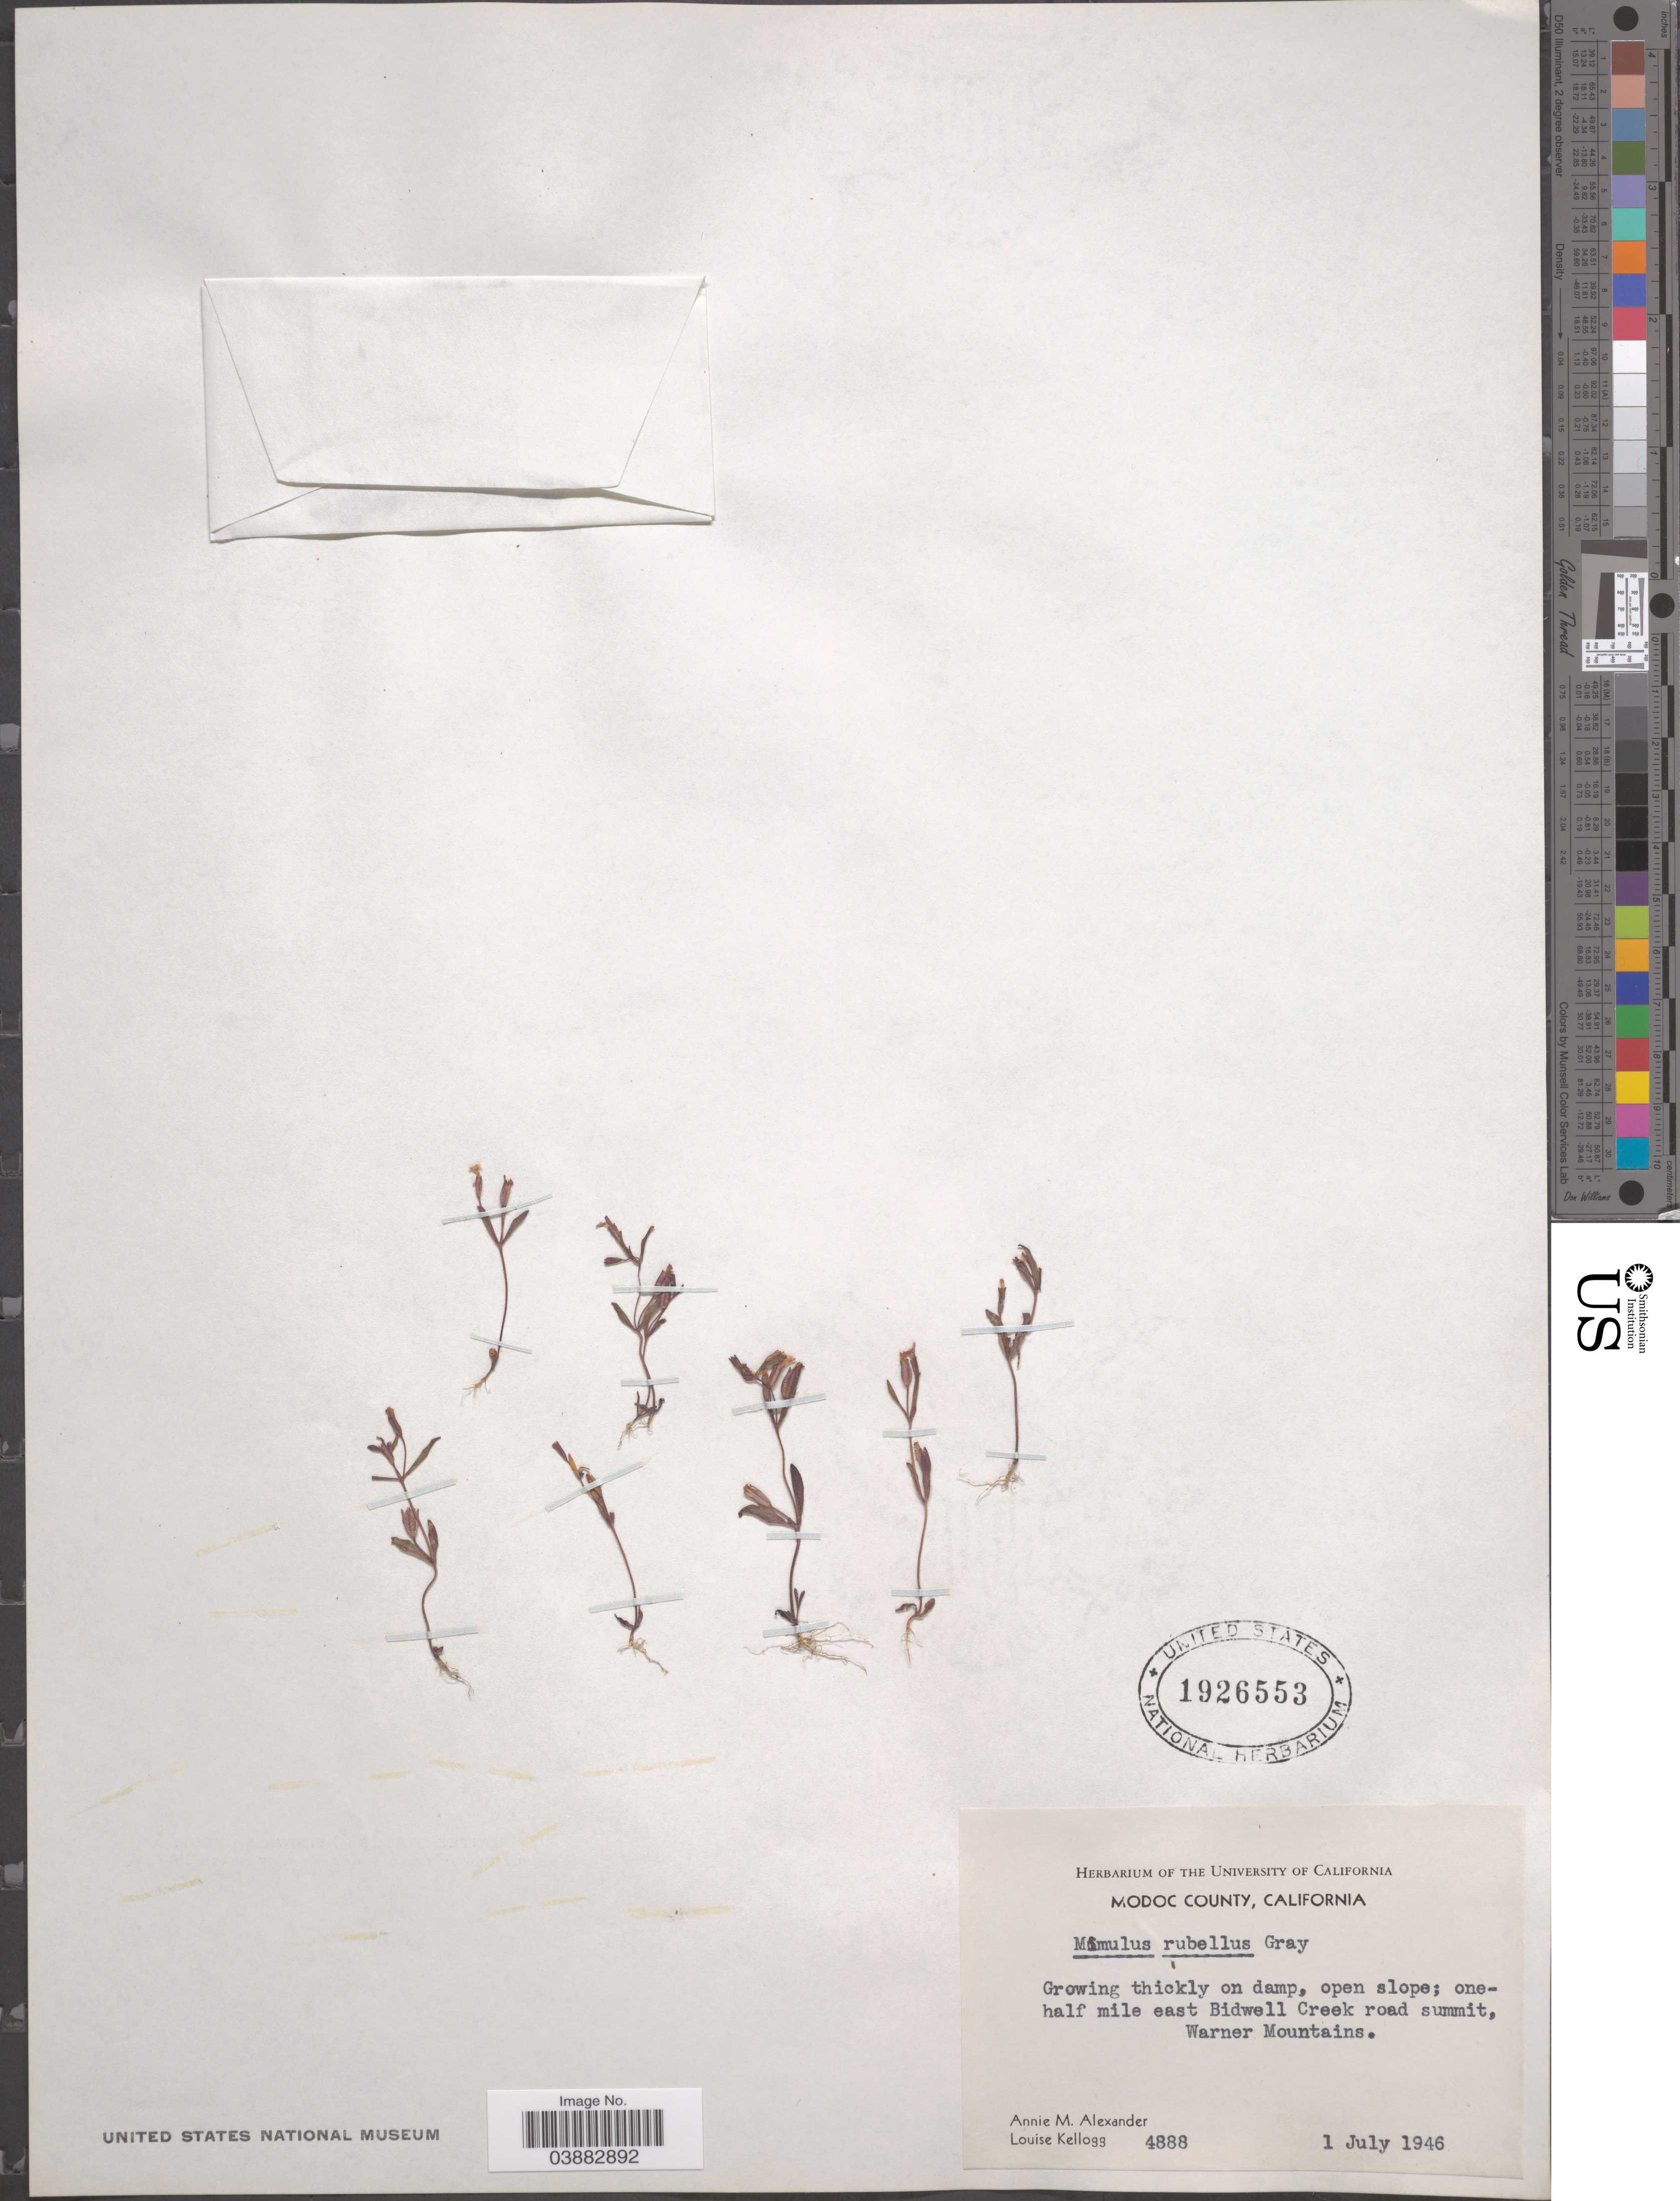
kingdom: Plantae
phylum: Tracheophyta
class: Magnoliopsida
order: Lamiales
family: Phrymaceae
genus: Mimulus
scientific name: Mimulus rubellus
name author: A. Gray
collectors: A. M. Alexander & L. Kellogg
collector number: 4888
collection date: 1946-07-01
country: United States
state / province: California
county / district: Modoc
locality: Modoc County. One-half mile east Bidwell Creek road summit, Warner Mountains.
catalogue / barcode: US 1926553